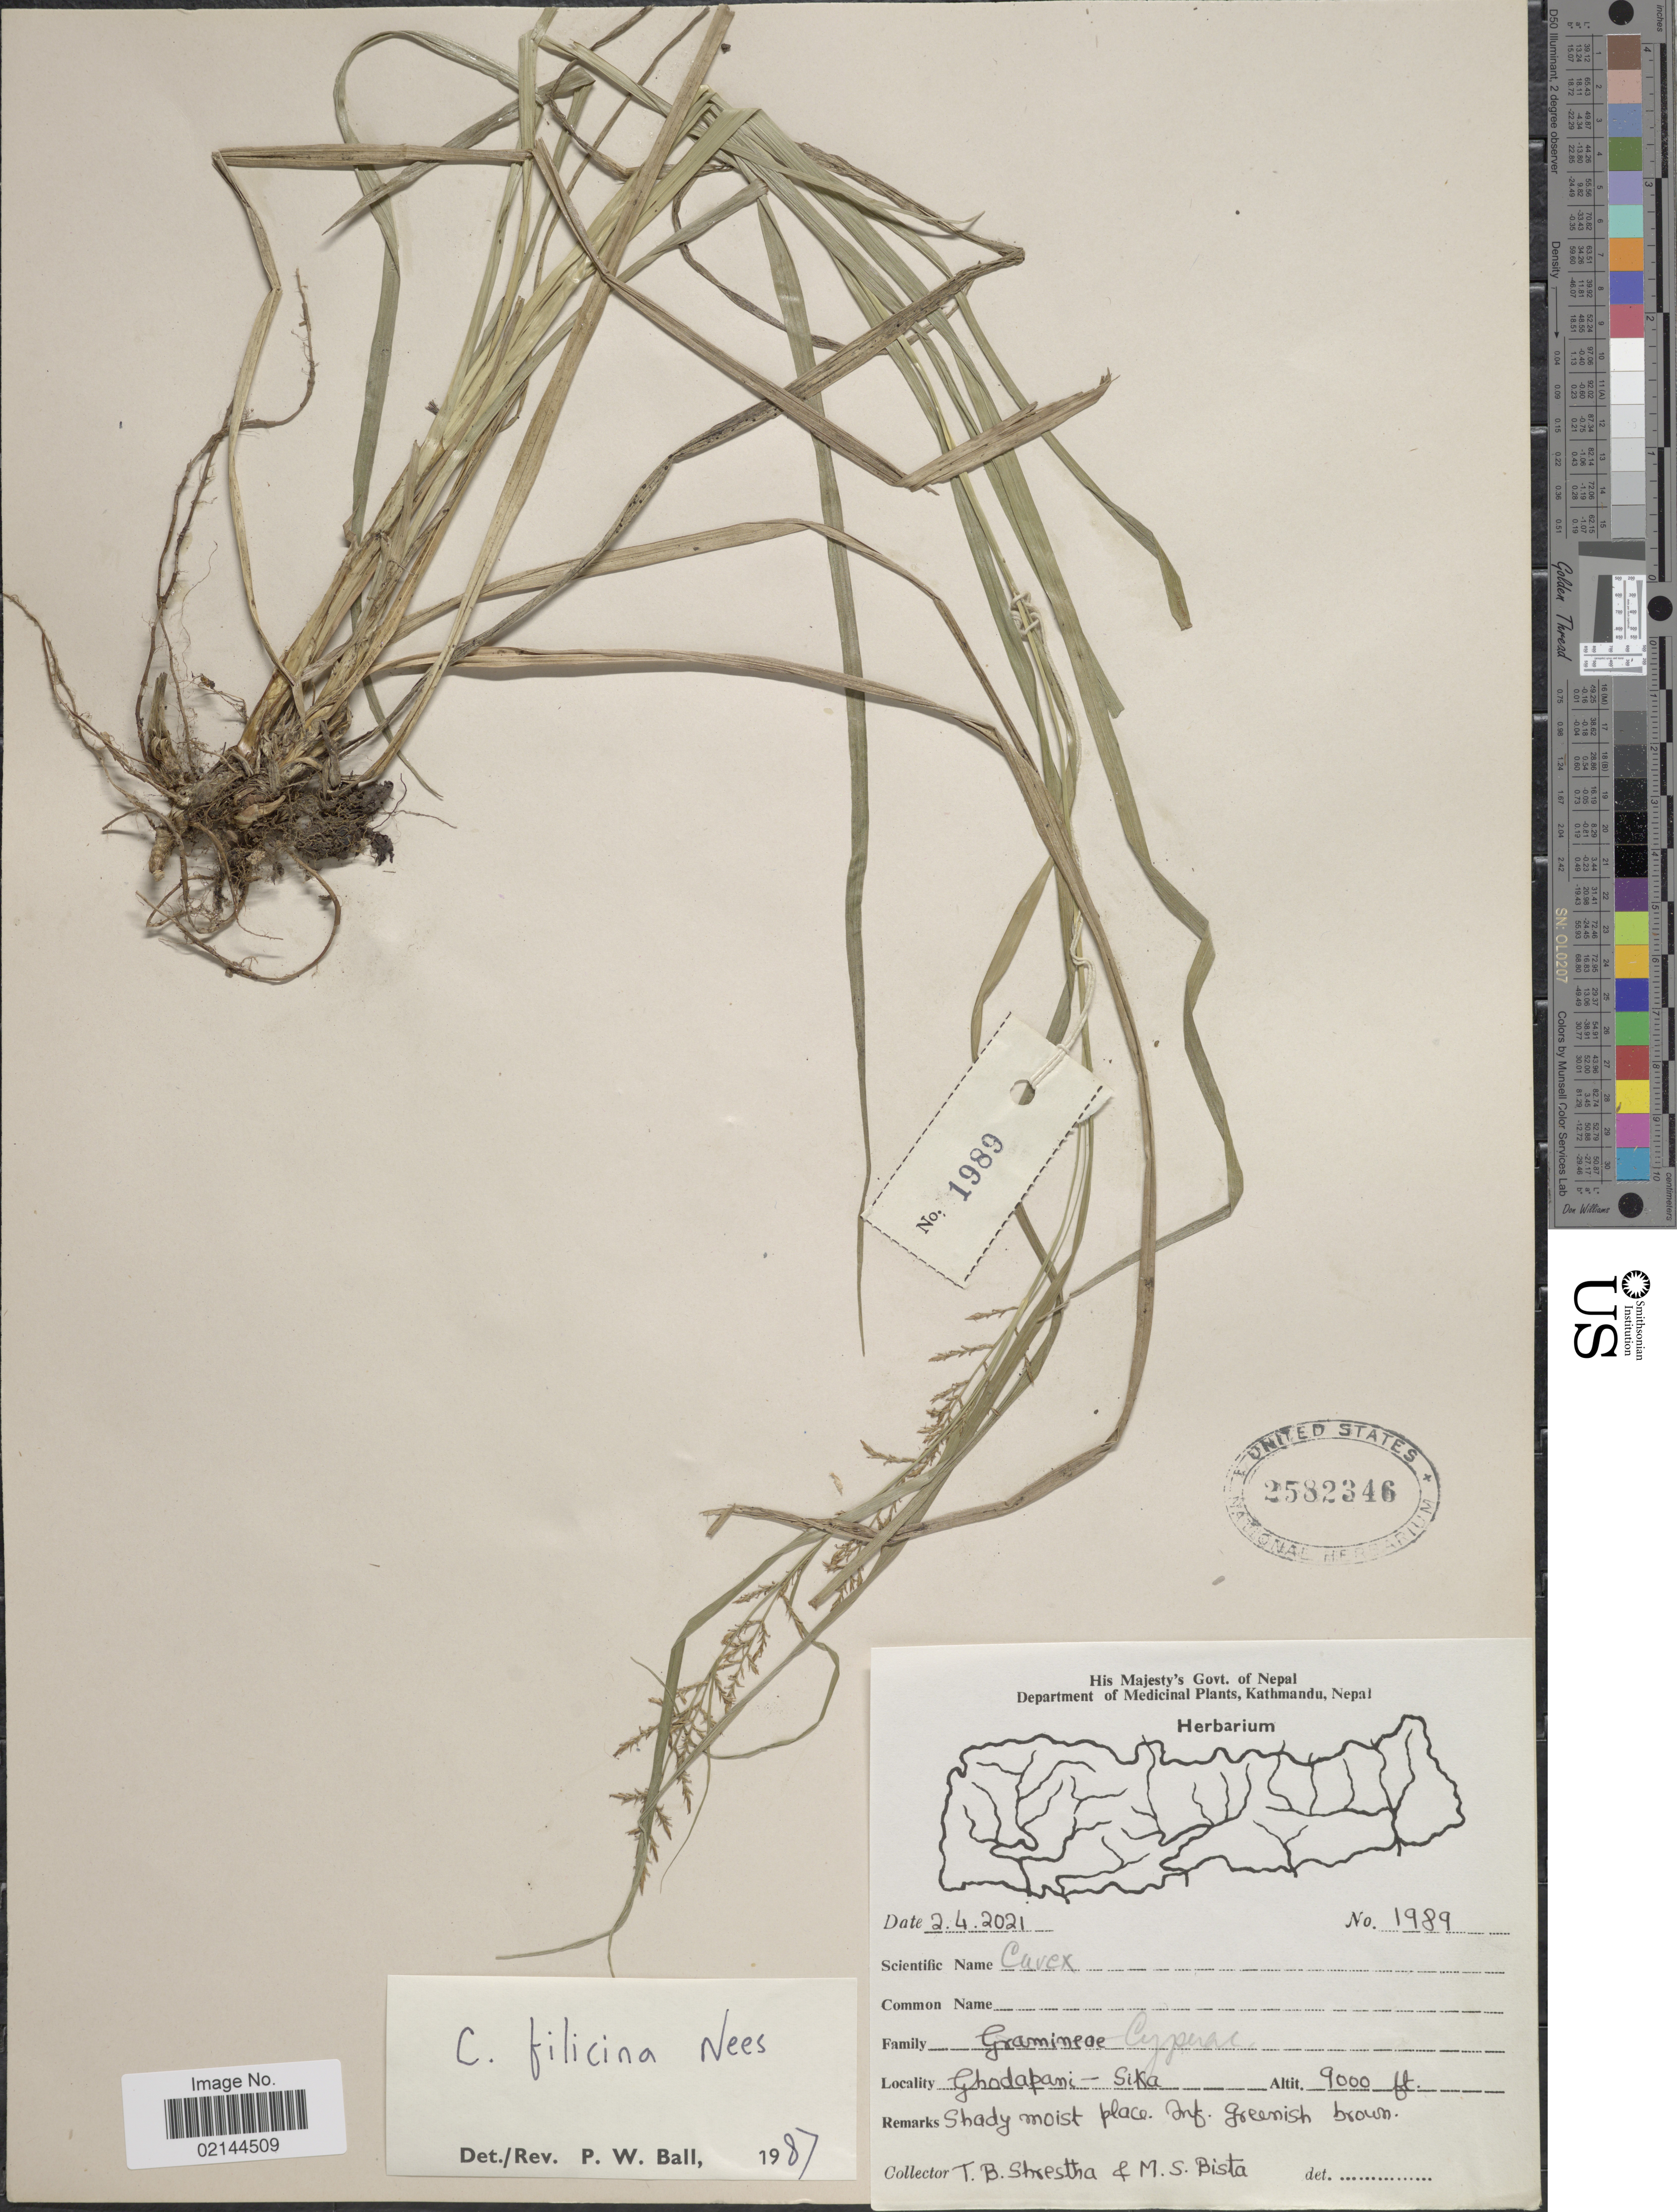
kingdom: Plantae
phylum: Tracheophyta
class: Liliopsida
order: Poales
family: Cyperaceae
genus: Carex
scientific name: Carex filicina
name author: Nees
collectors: T. B. Shrestha & M. Bista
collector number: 1989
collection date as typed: Transcribed d/m/y: 2/4/2021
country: Nepal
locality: Ghodapani-Sika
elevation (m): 2743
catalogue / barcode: US 2582346